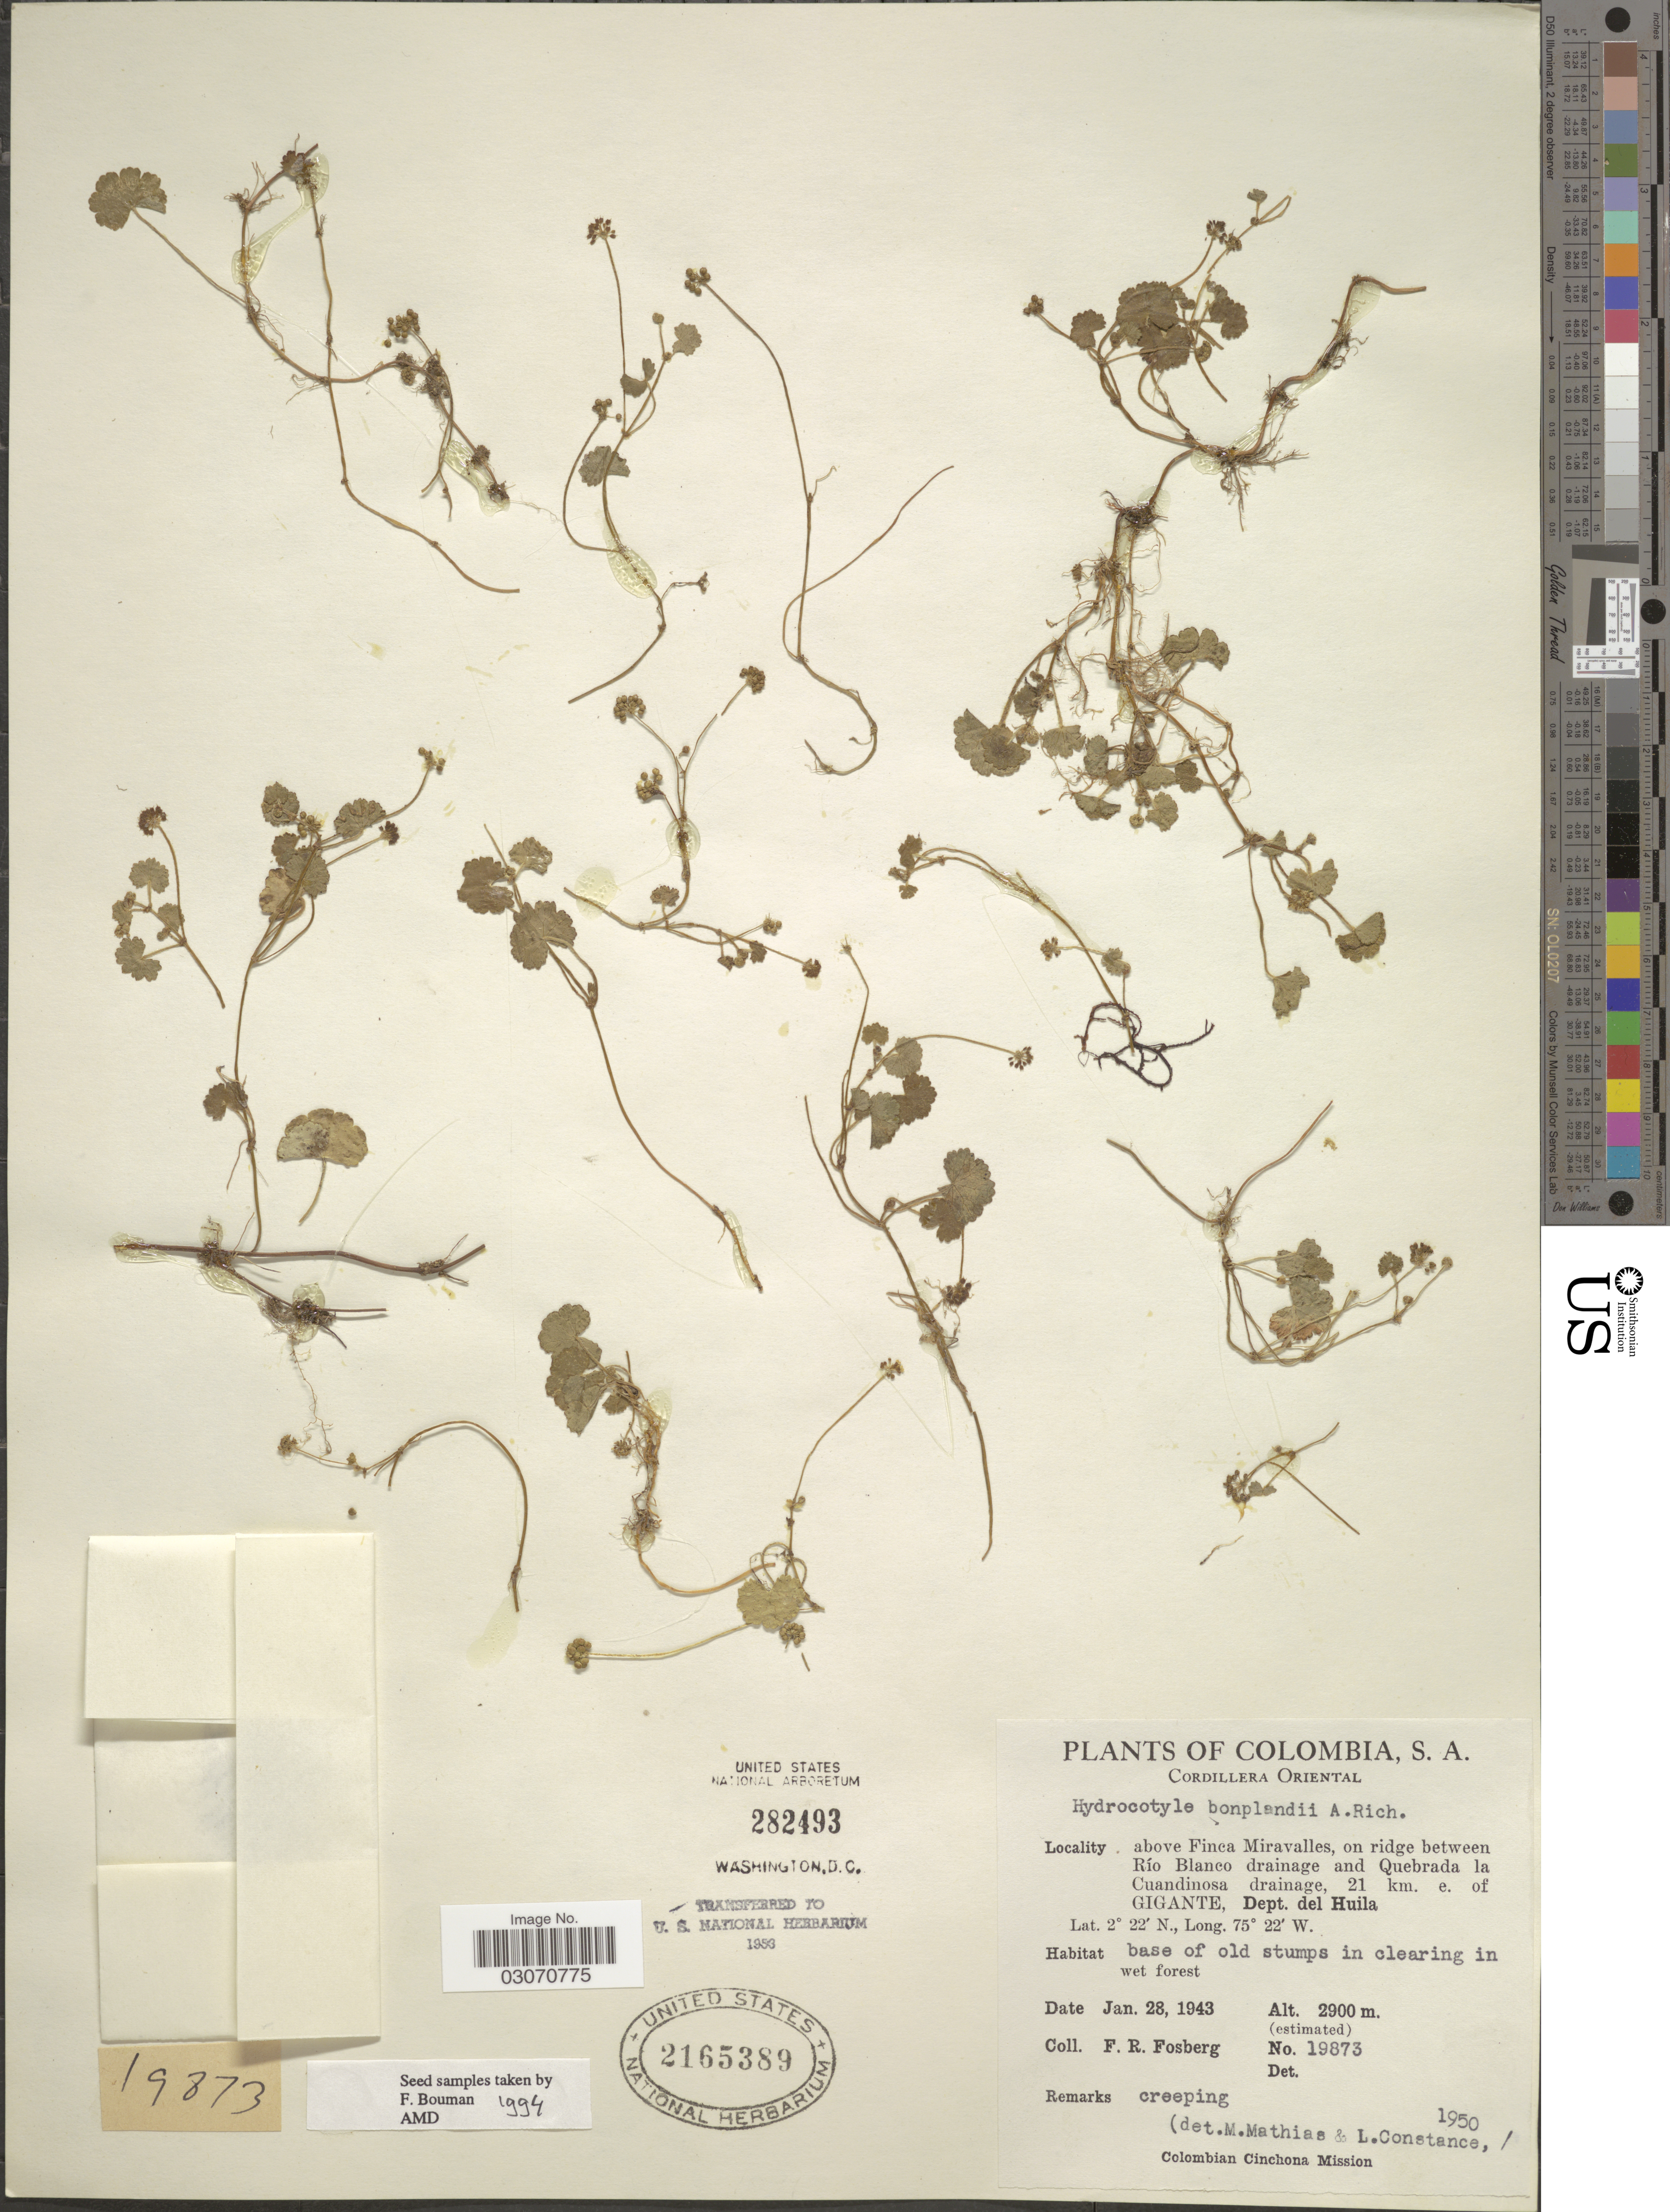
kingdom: Plantae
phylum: Tracheophyta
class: Magnoliopsida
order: Apiales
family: Araliaceae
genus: Hydrocotyle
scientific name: Hydrocotyle bonplandii var. bonplandii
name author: A. Rich.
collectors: F. R. Fosberg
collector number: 19873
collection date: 1943-01-28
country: Colombia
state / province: Huila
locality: Cordillera Oriental, above Finca Miravalles, on ridge between Río Blanco drainage and Quebrada la Cuandinosa drainage, 21 km. e. of Gigante, Dept. del Huila.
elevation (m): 2900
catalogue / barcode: US 2165389